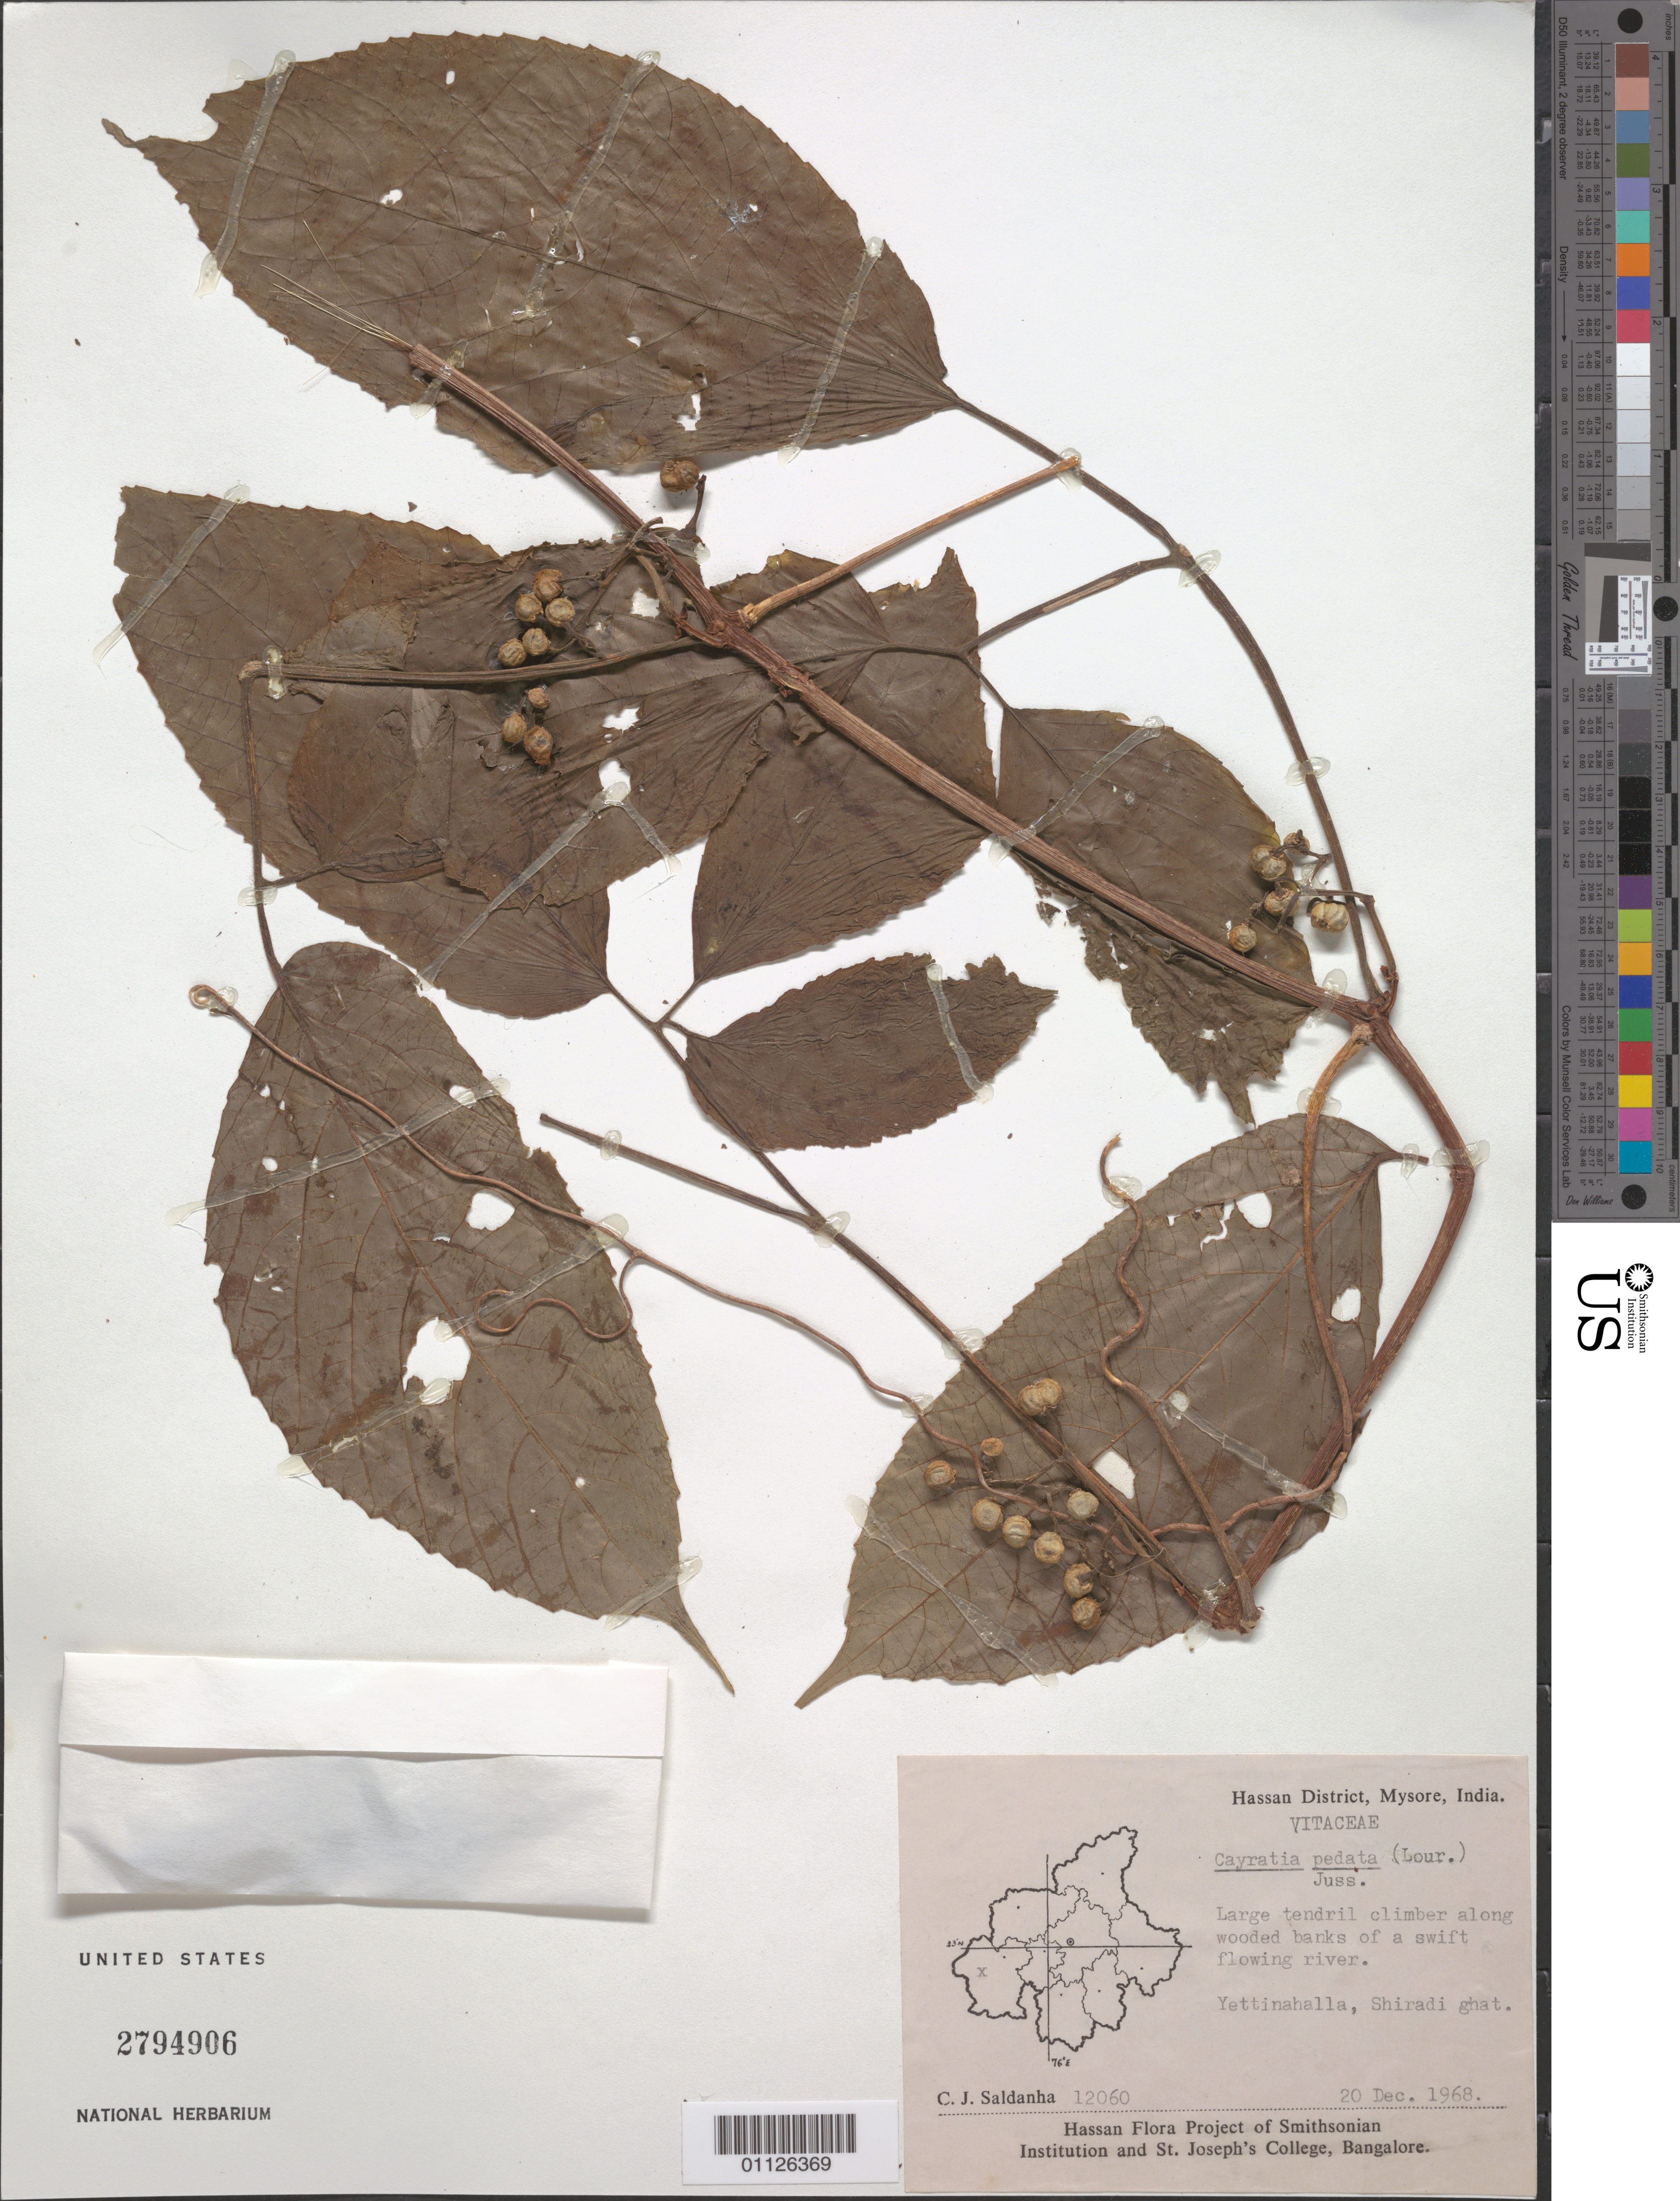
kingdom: Plantae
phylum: Tracheophyta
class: Magnoliopsida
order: Vitales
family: Vitaceae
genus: Cayratia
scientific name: Cayratia pedata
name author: (Lour.) Gagnep.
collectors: C. J. Saldanha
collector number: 12060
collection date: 1968-12-20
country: India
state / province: Karnataka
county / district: Mysore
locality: Yettinahalla, Shiradi Ghat.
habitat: Large tendril climber along wooded banks of a swift flowing river.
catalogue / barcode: US 2794906